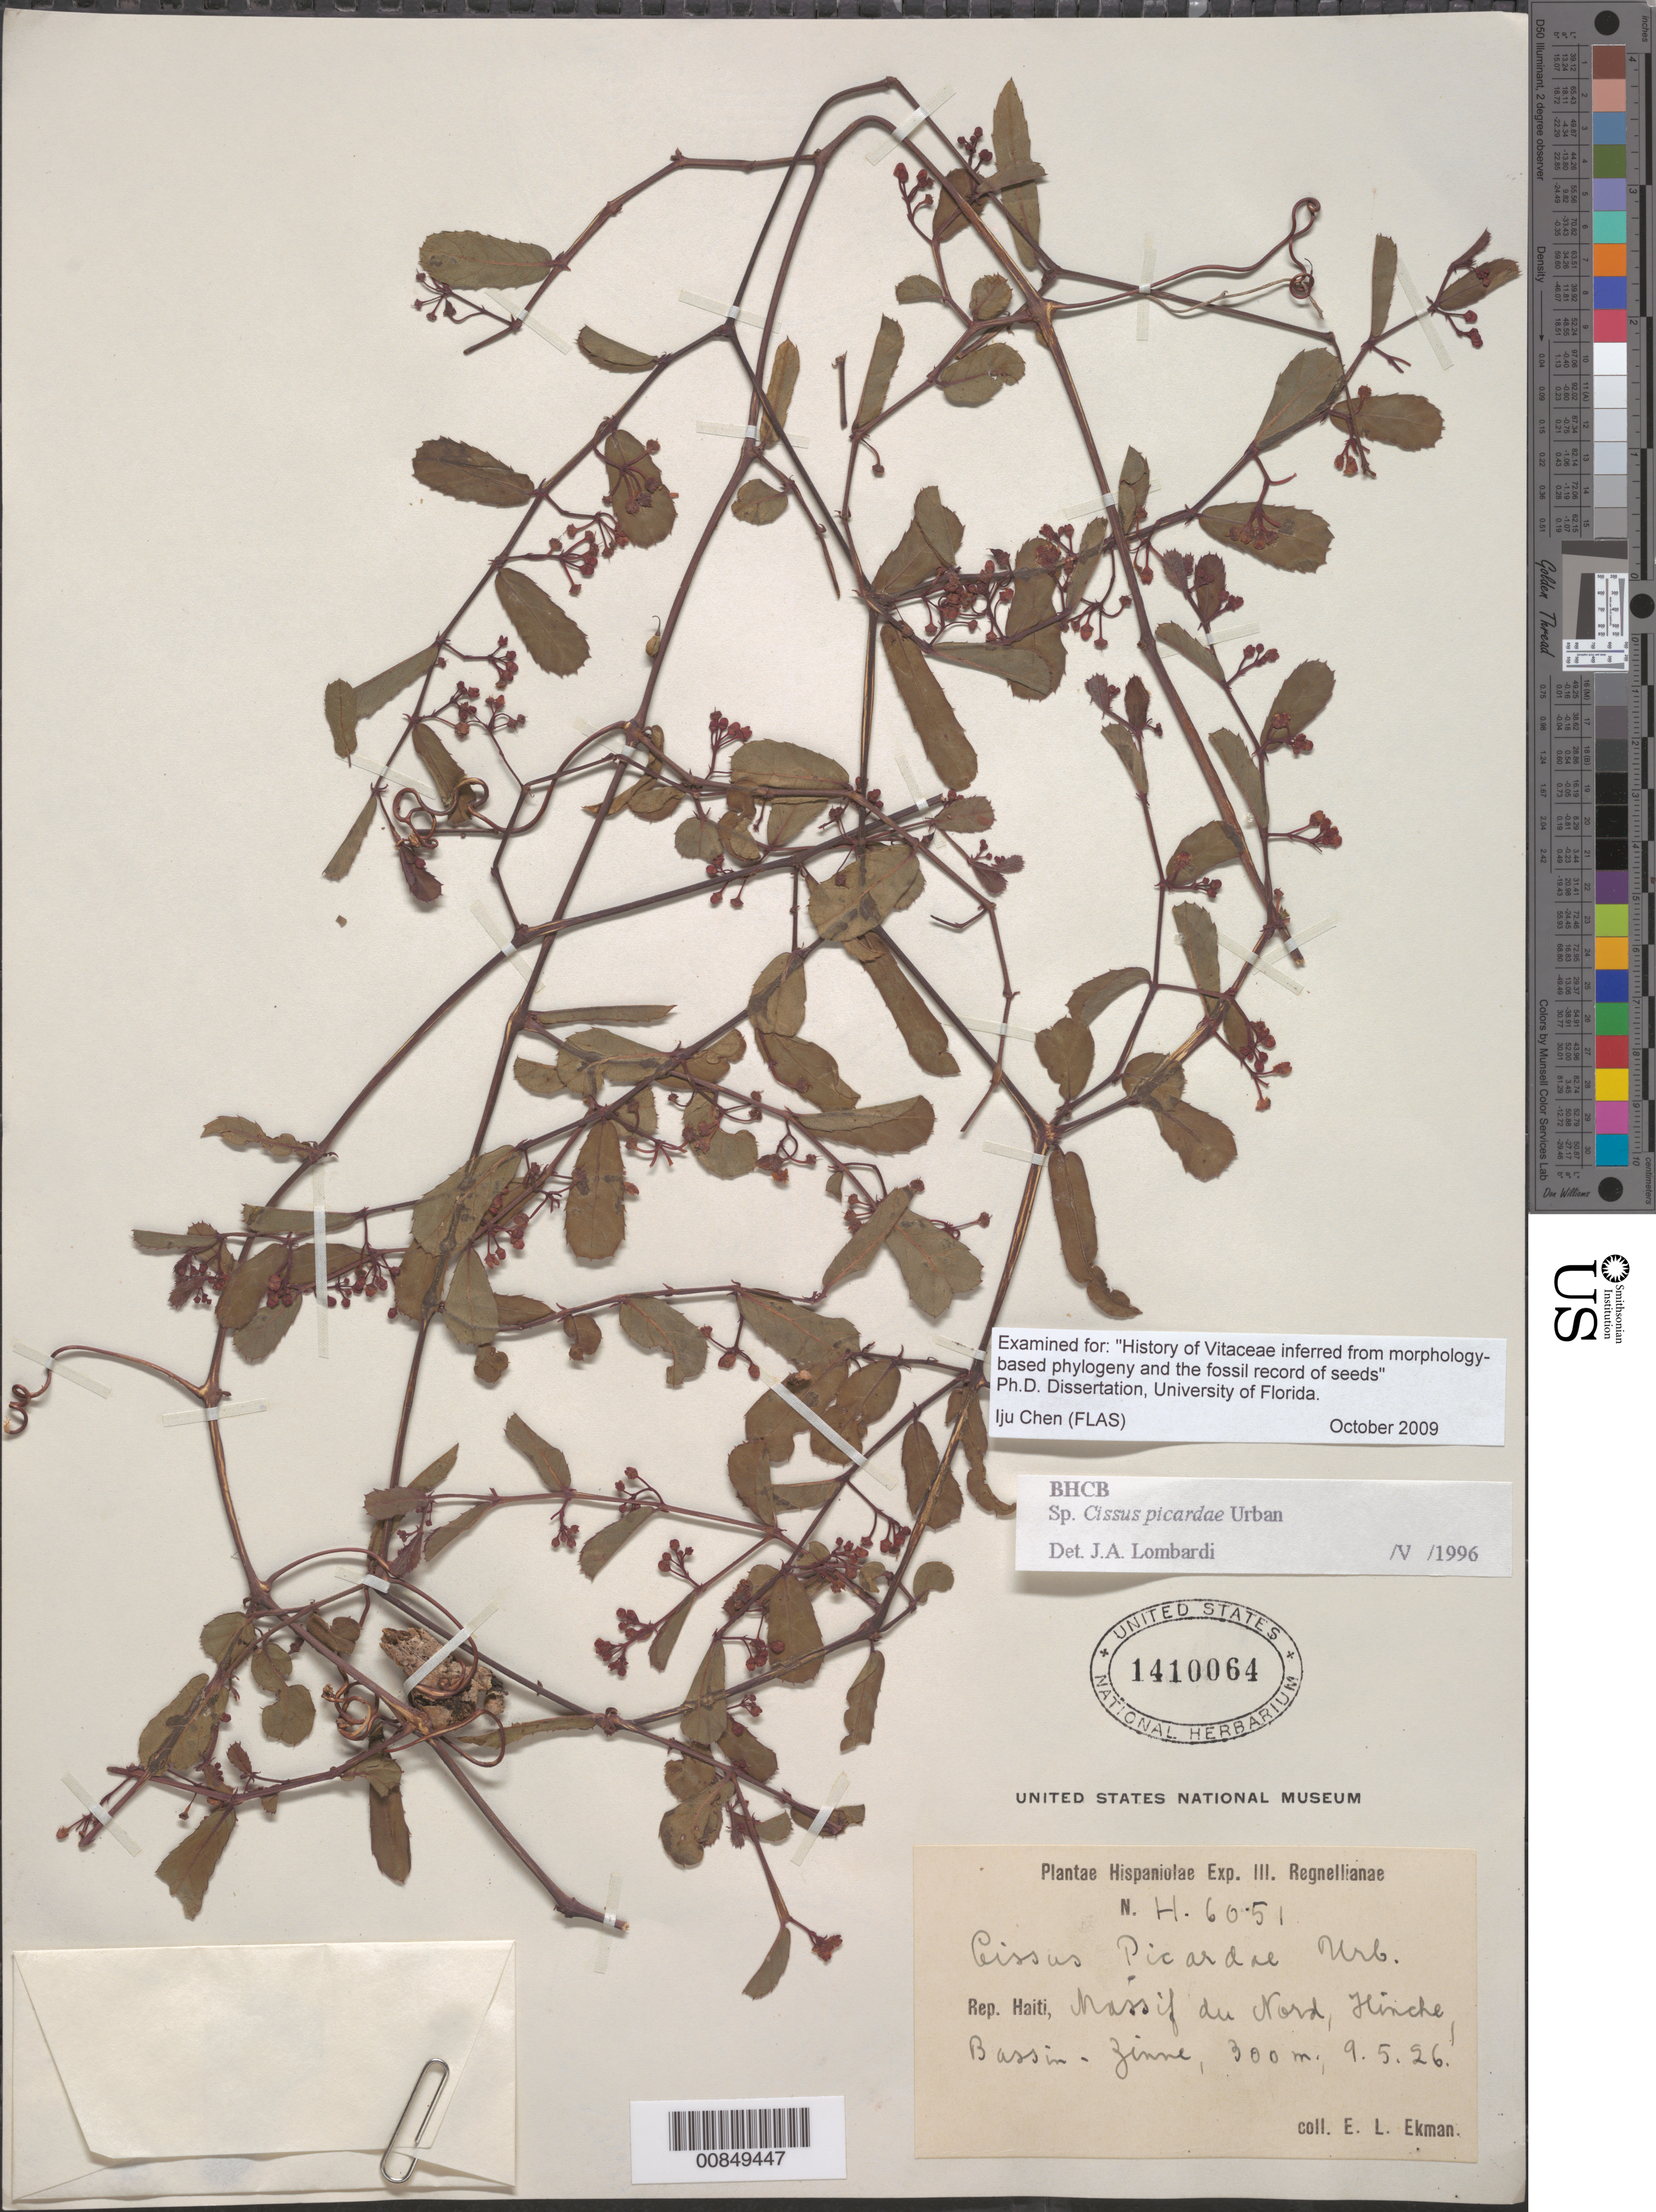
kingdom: Plantae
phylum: Tracheophyta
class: Magnoliopsida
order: Vitales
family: Vitaceae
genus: Cissus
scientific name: Cissus picardae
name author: Urb.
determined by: Lombardi, Julio A.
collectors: E. L. Ekman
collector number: H 6051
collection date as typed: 09 May 1926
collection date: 1926-05-09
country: Haiti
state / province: Artibonite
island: Hispaniola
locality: Massif du Nord, Hinche, Bassin-Zinne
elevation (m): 300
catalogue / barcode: US 1410064